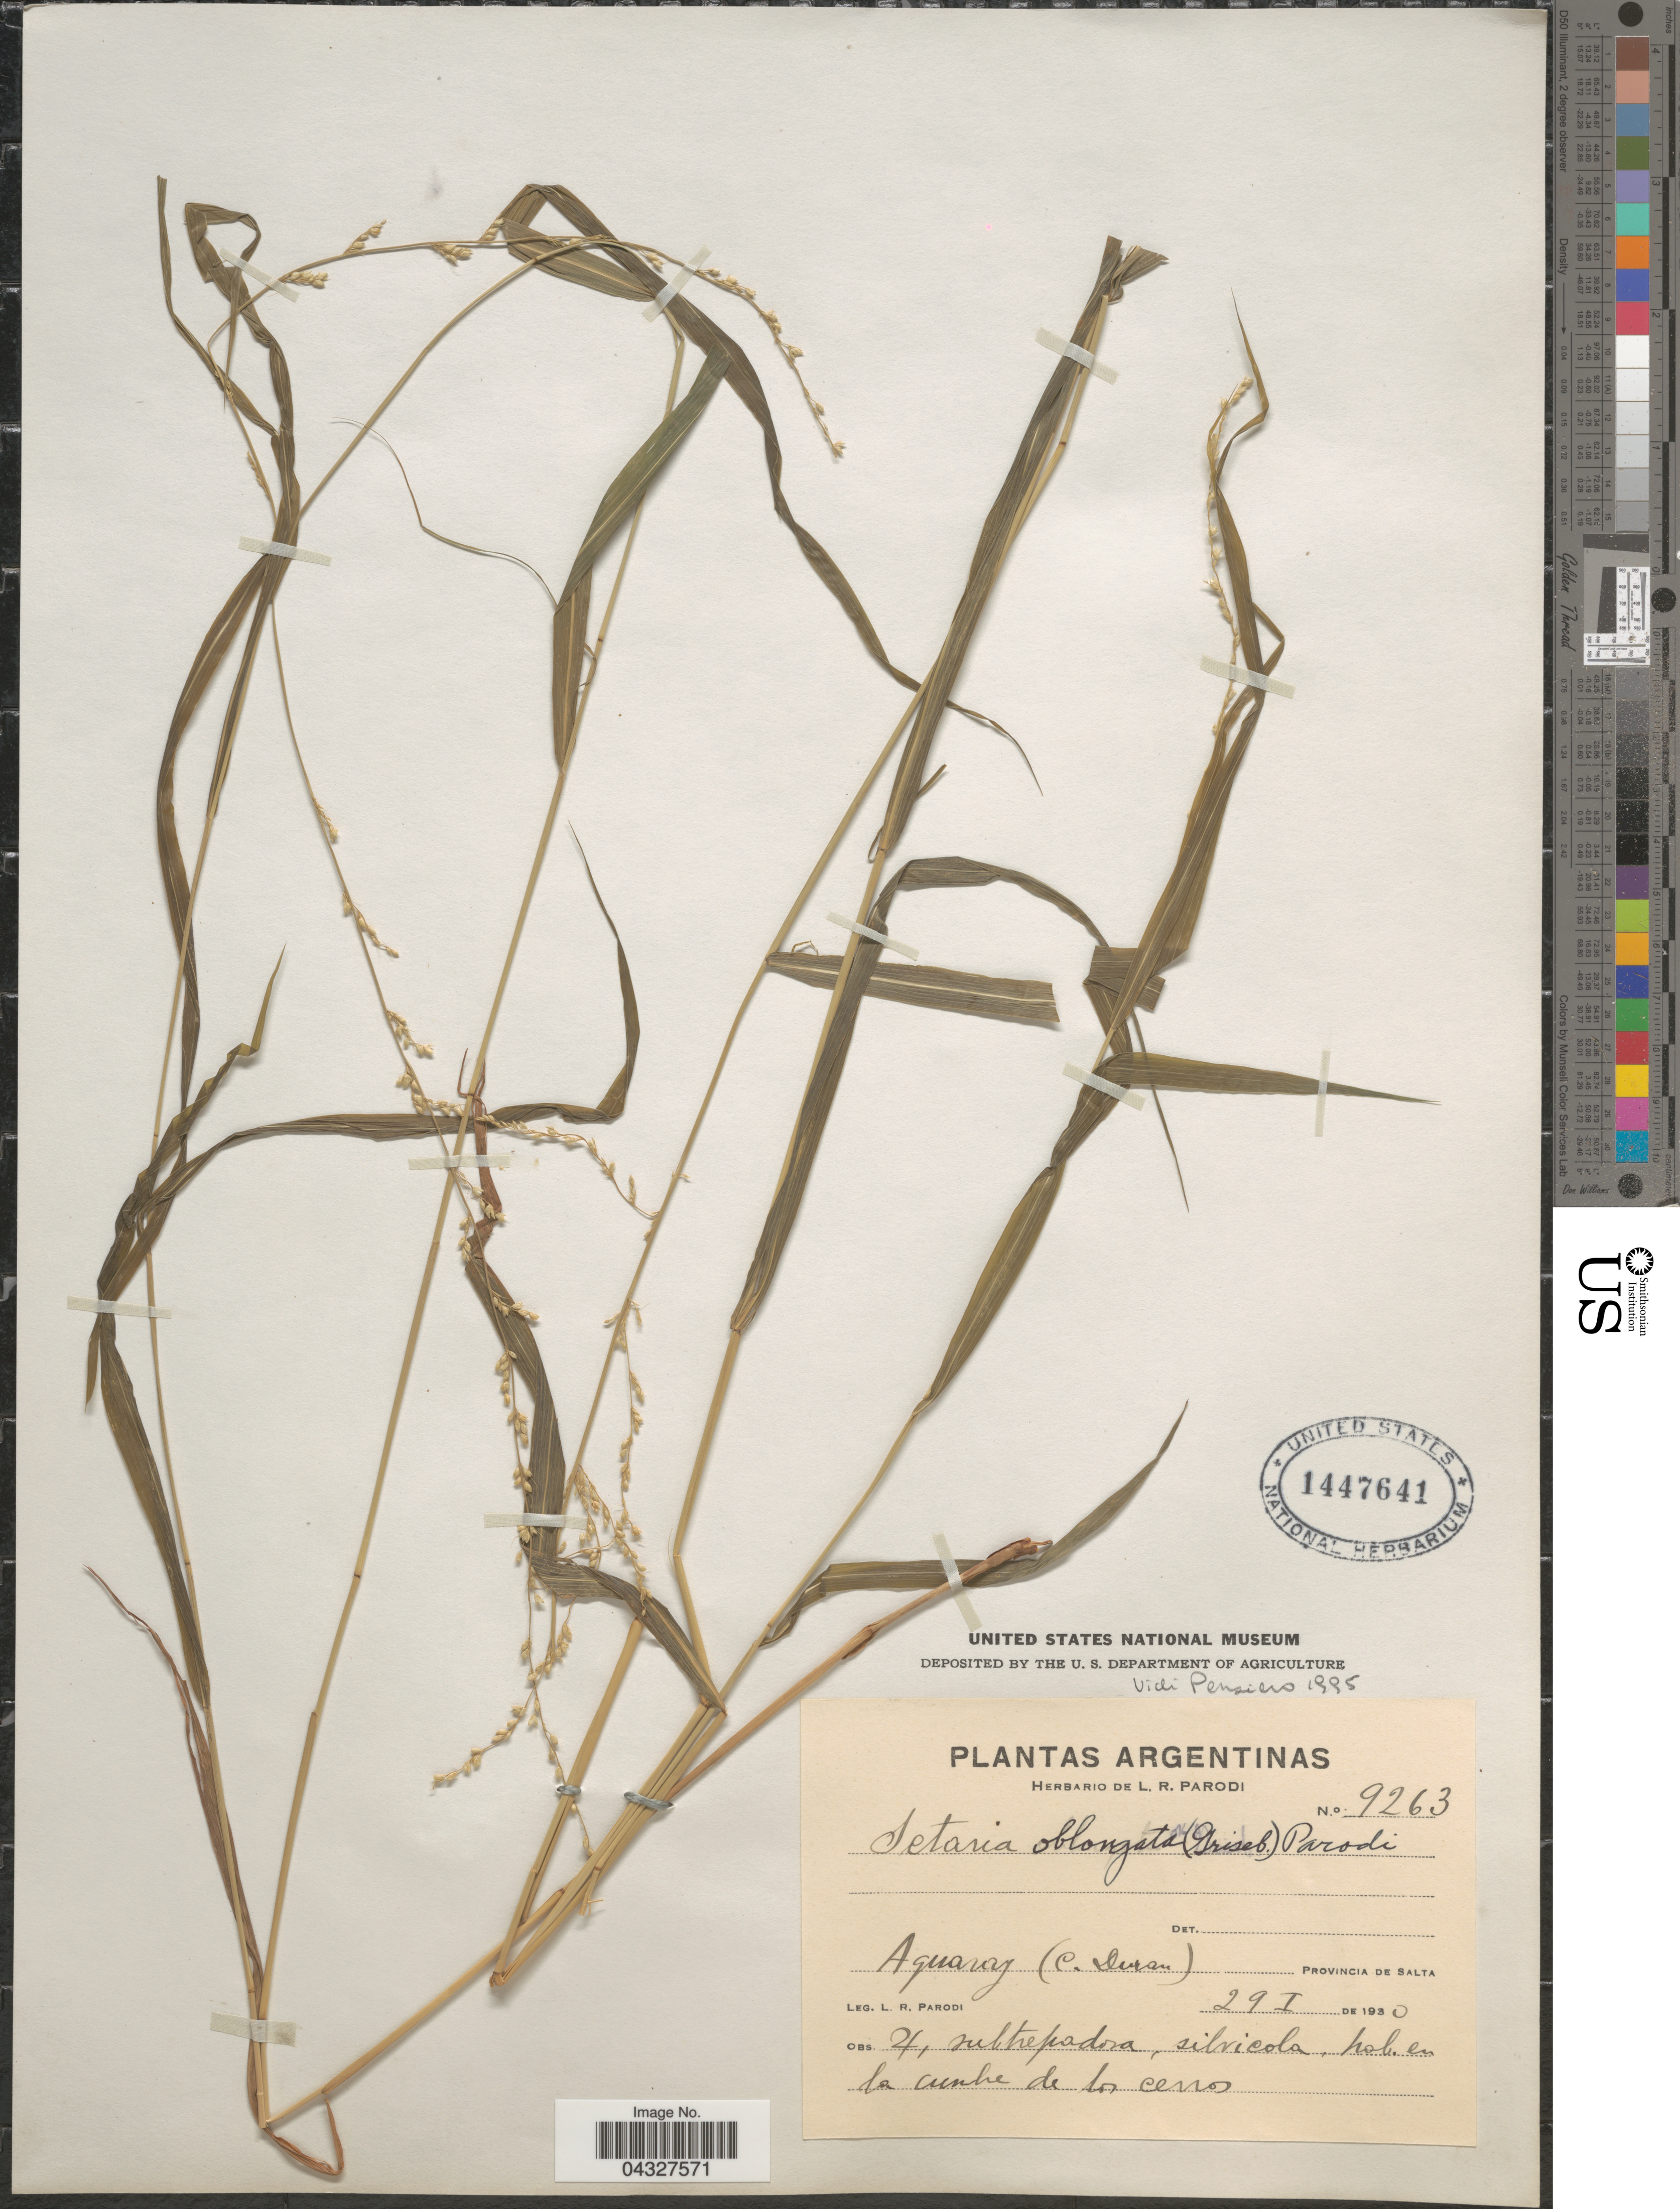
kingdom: Plantae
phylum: Tracheophyta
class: Liliopsida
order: Poales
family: Poaceae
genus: Setaria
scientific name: Setaria oblongata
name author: (Griseb.) Parodi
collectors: L. R. Parodi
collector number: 9263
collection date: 1930-01-29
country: Argentina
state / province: Salta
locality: Aquaray (C. Duran).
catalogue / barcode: US 1447641